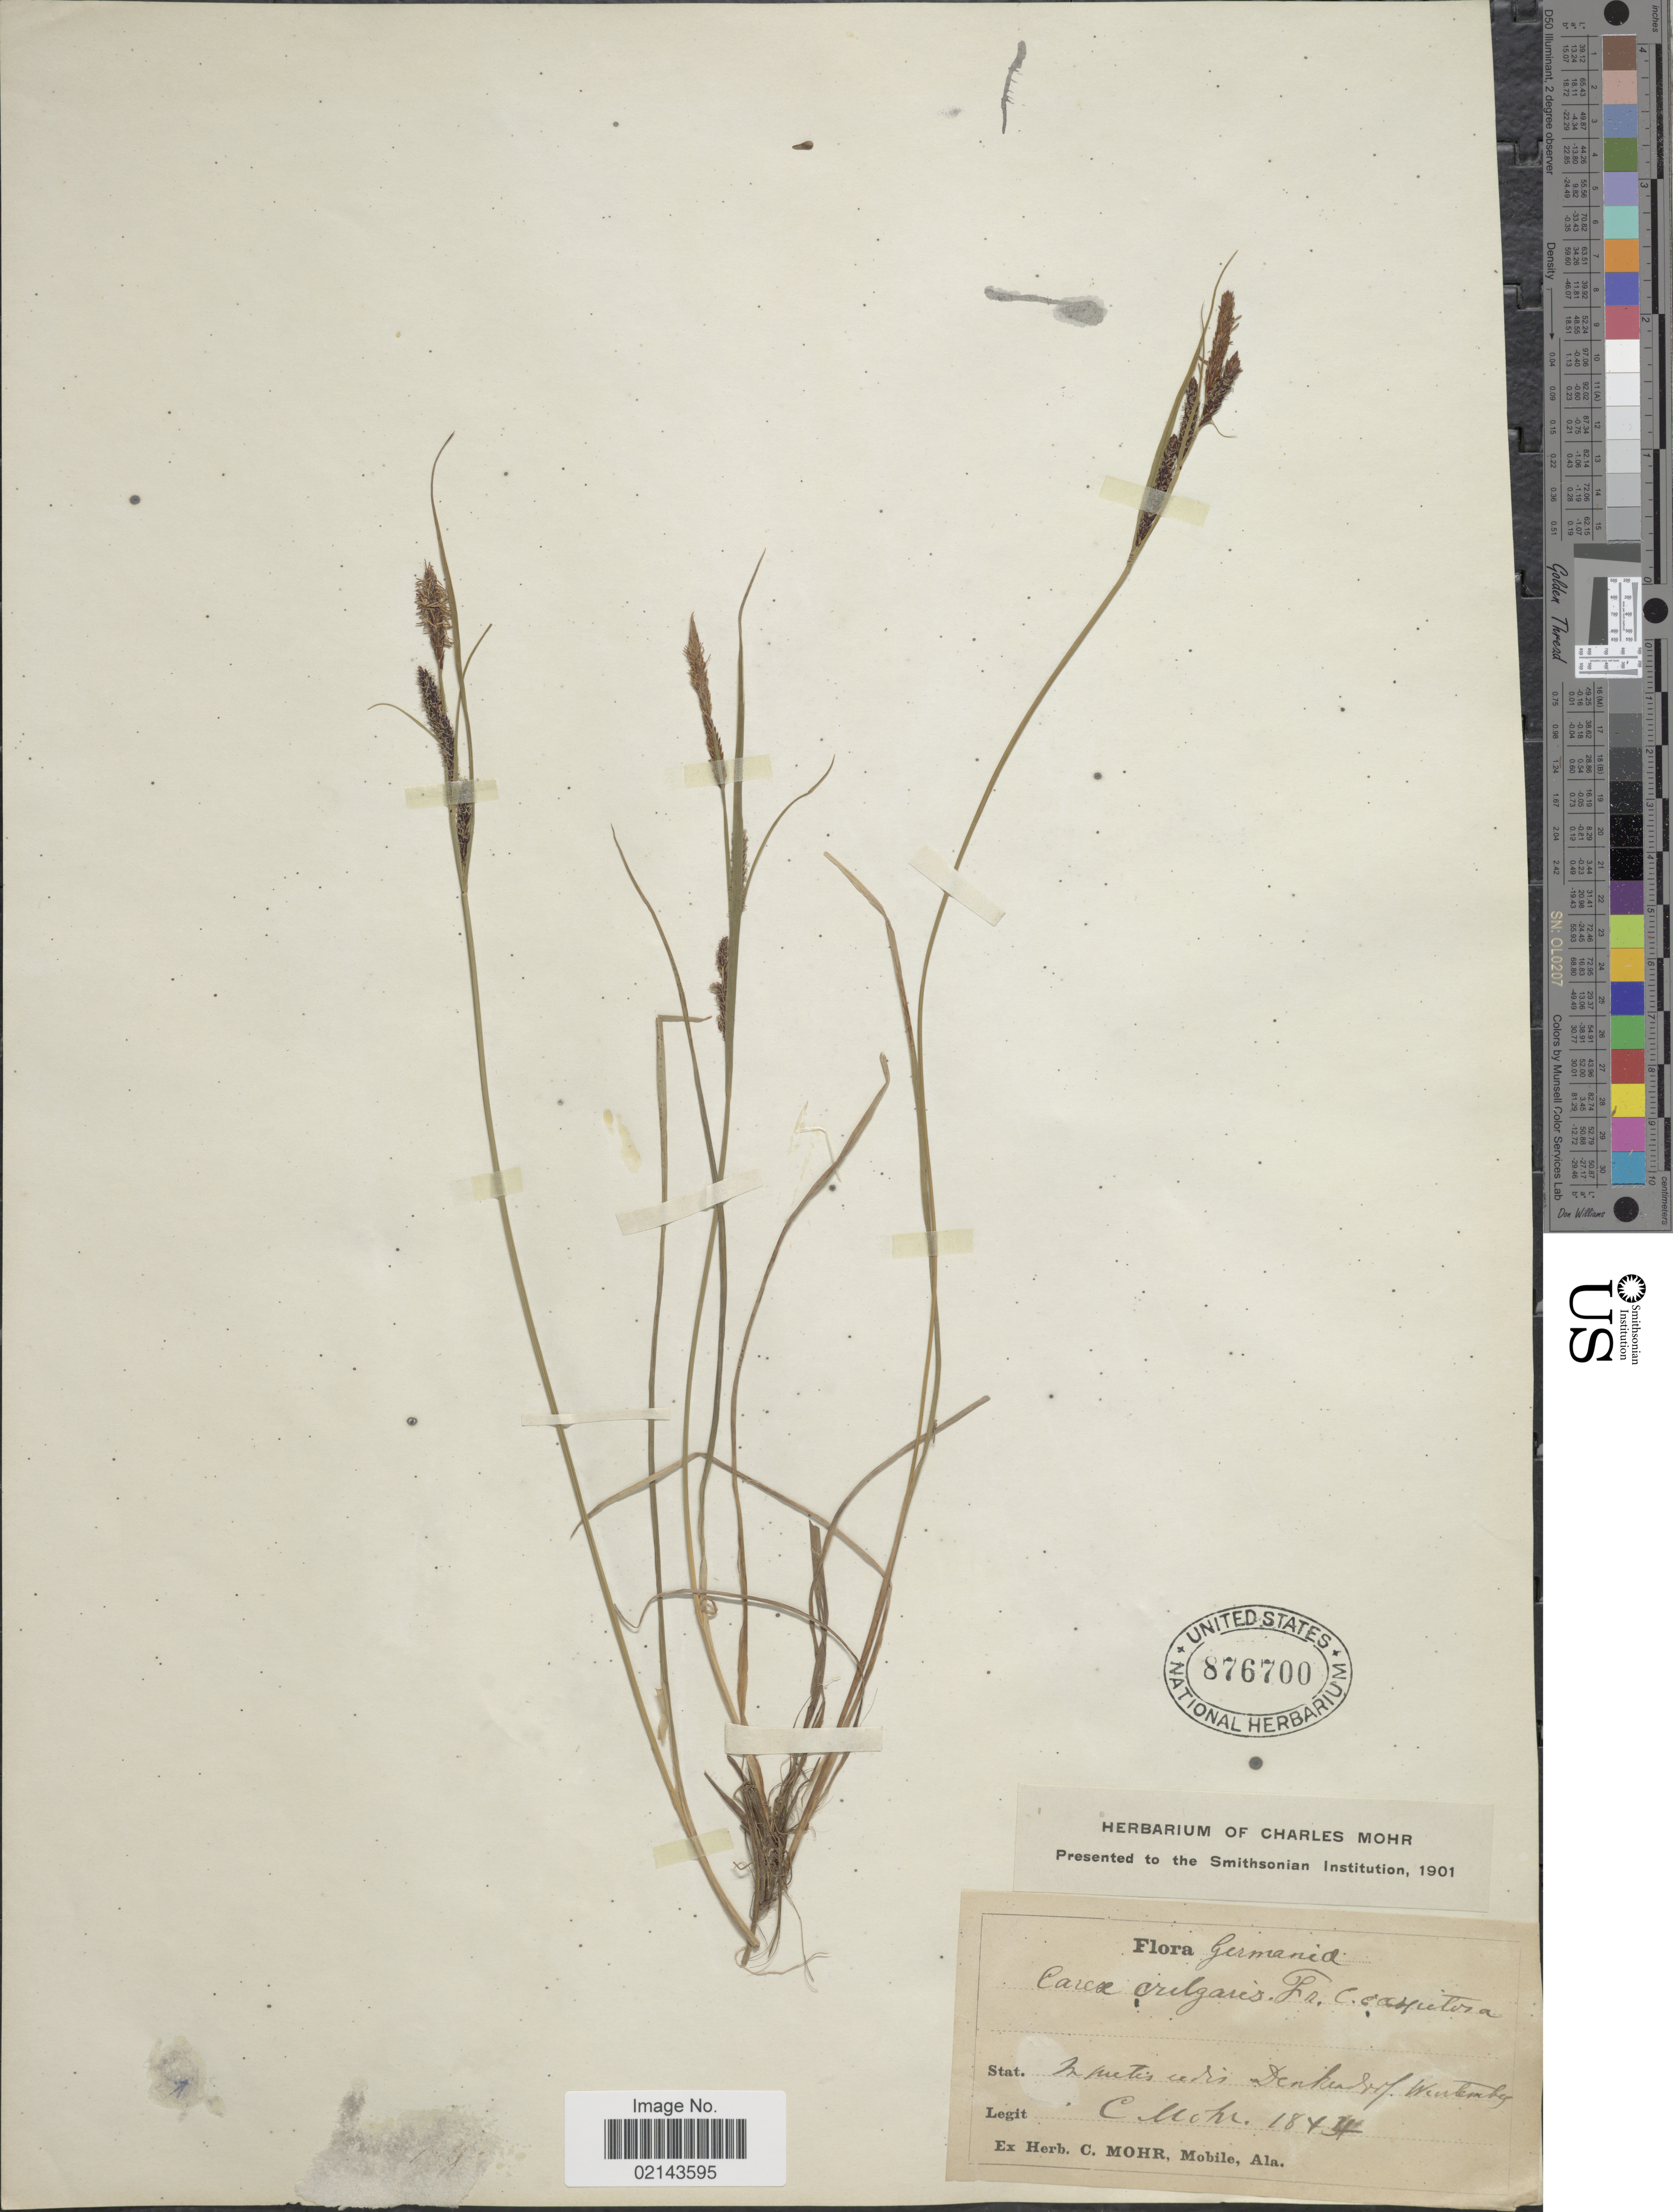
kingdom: Plantae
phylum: Tracheophyta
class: Liliopsida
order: Poales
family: Cyperaceae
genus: Carex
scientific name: Carex nigra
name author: (L.) Reichard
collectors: C. T. Mohr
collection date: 1814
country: Germany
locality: In pratis Denkemdorf Wurtenberg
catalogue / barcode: US 876700